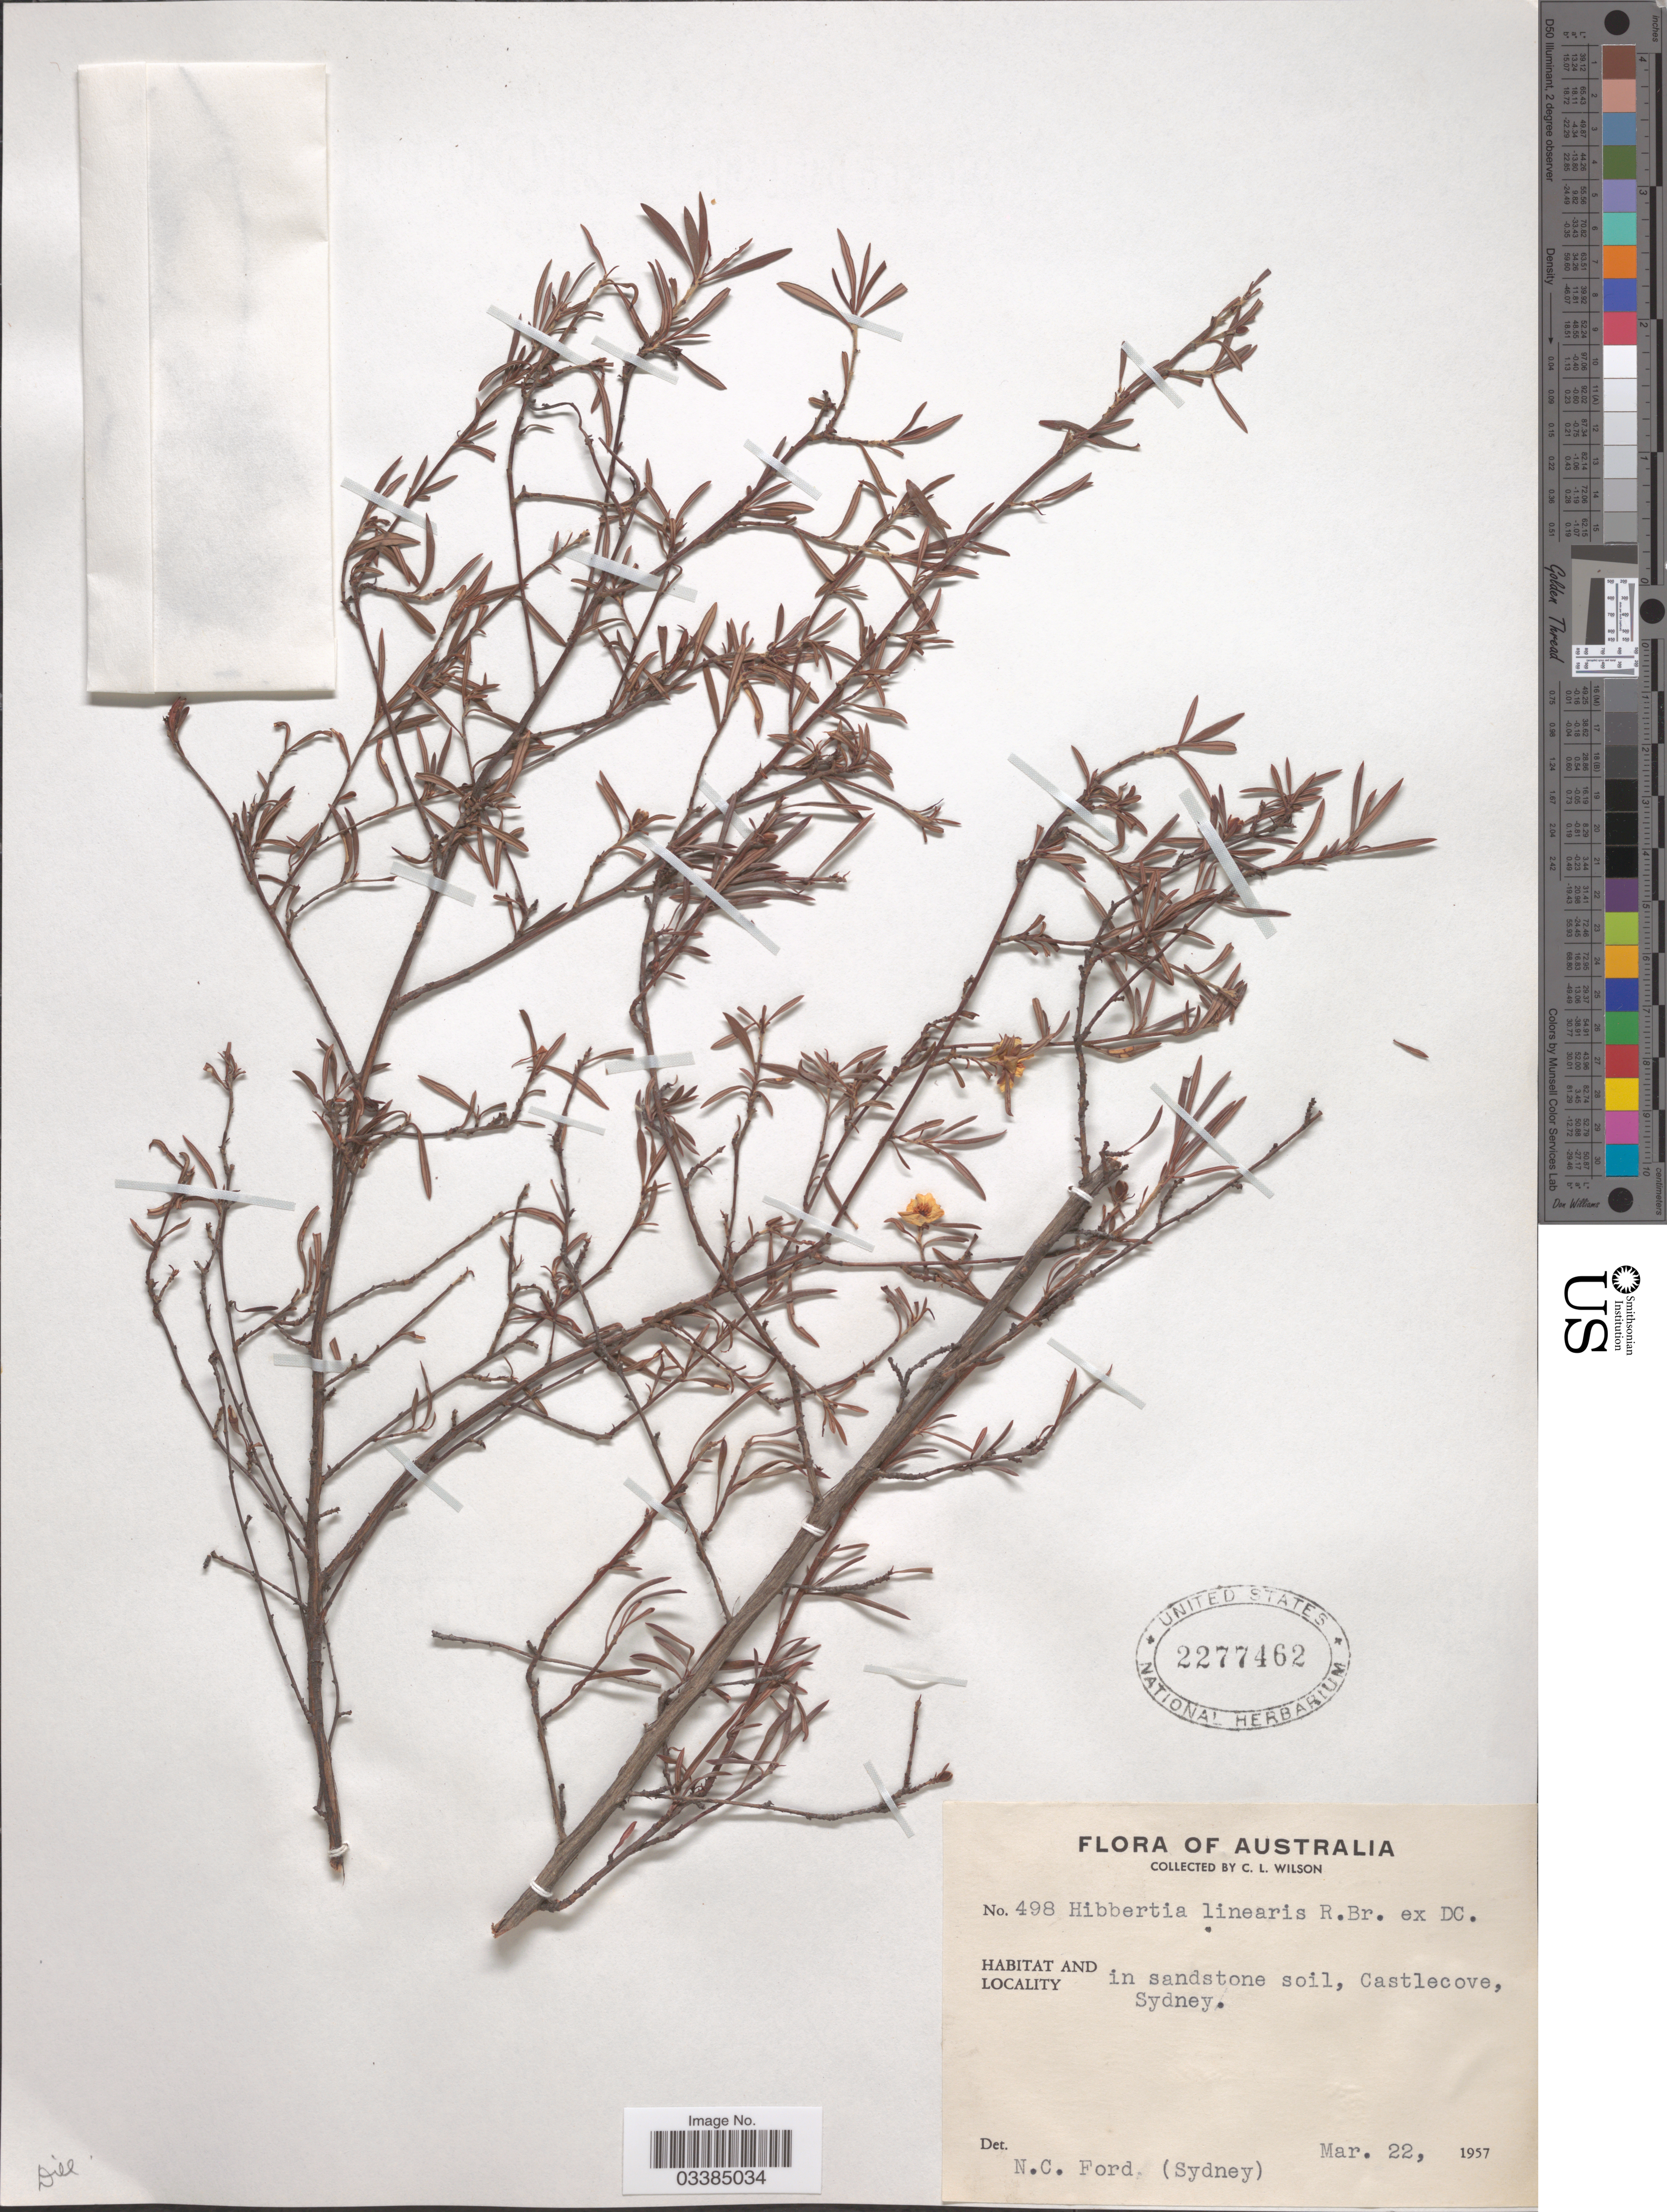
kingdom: Plantae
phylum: Tracheophyta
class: Magnoliopsida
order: Dilleniales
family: Dilleniaceae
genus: Hibbertia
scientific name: Hibbertia linearis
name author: R. Br. ex DC.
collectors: C. L. Wilson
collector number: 498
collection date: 1957-03-22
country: Australia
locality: Castlecove, Sydney.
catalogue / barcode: US 2277462